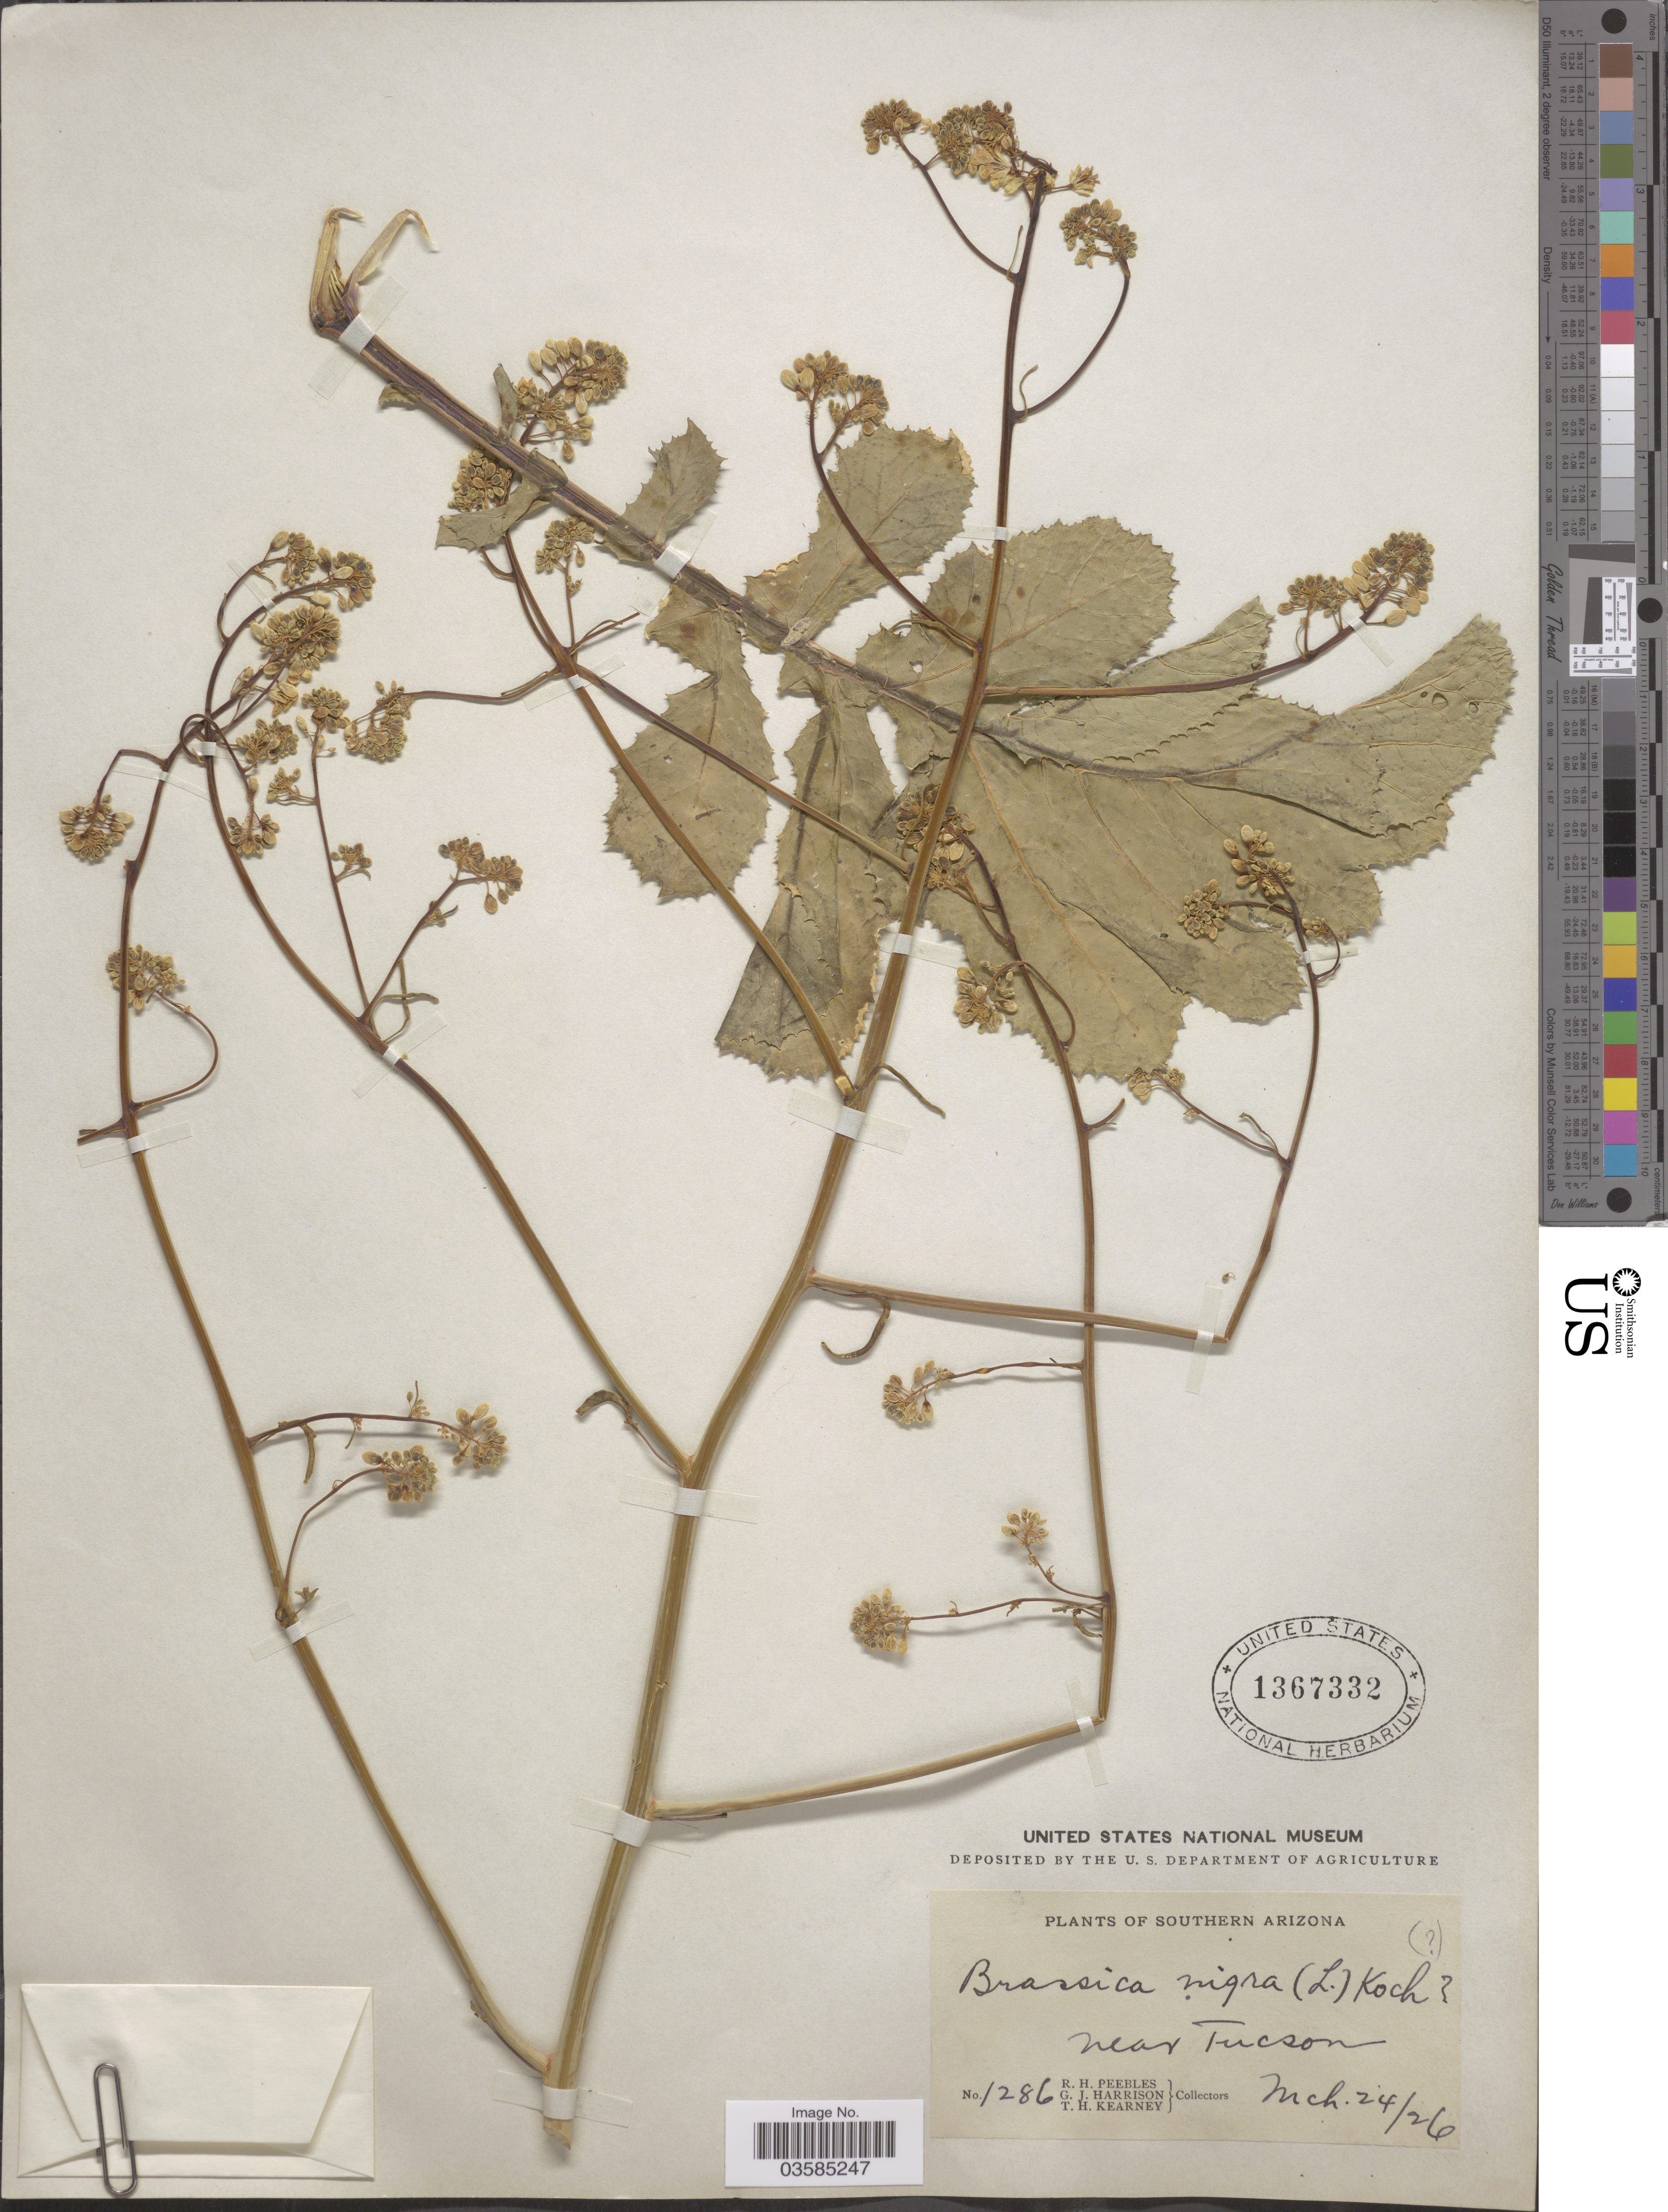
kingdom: Plantae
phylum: Tracheophyta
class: Magnoliopsida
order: Brassicales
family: Brassicaceae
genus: Brassica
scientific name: Brassica nigra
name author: (L.) W.D.J. Koch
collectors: R. H. Peebles, G. J. Harrison & T. H. Kearney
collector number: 1286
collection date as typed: Transcribed d/m/y: 24/3/26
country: United States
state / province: Arizona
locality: Southern Aroizona. Near Tucson.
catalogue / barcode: US 1367332